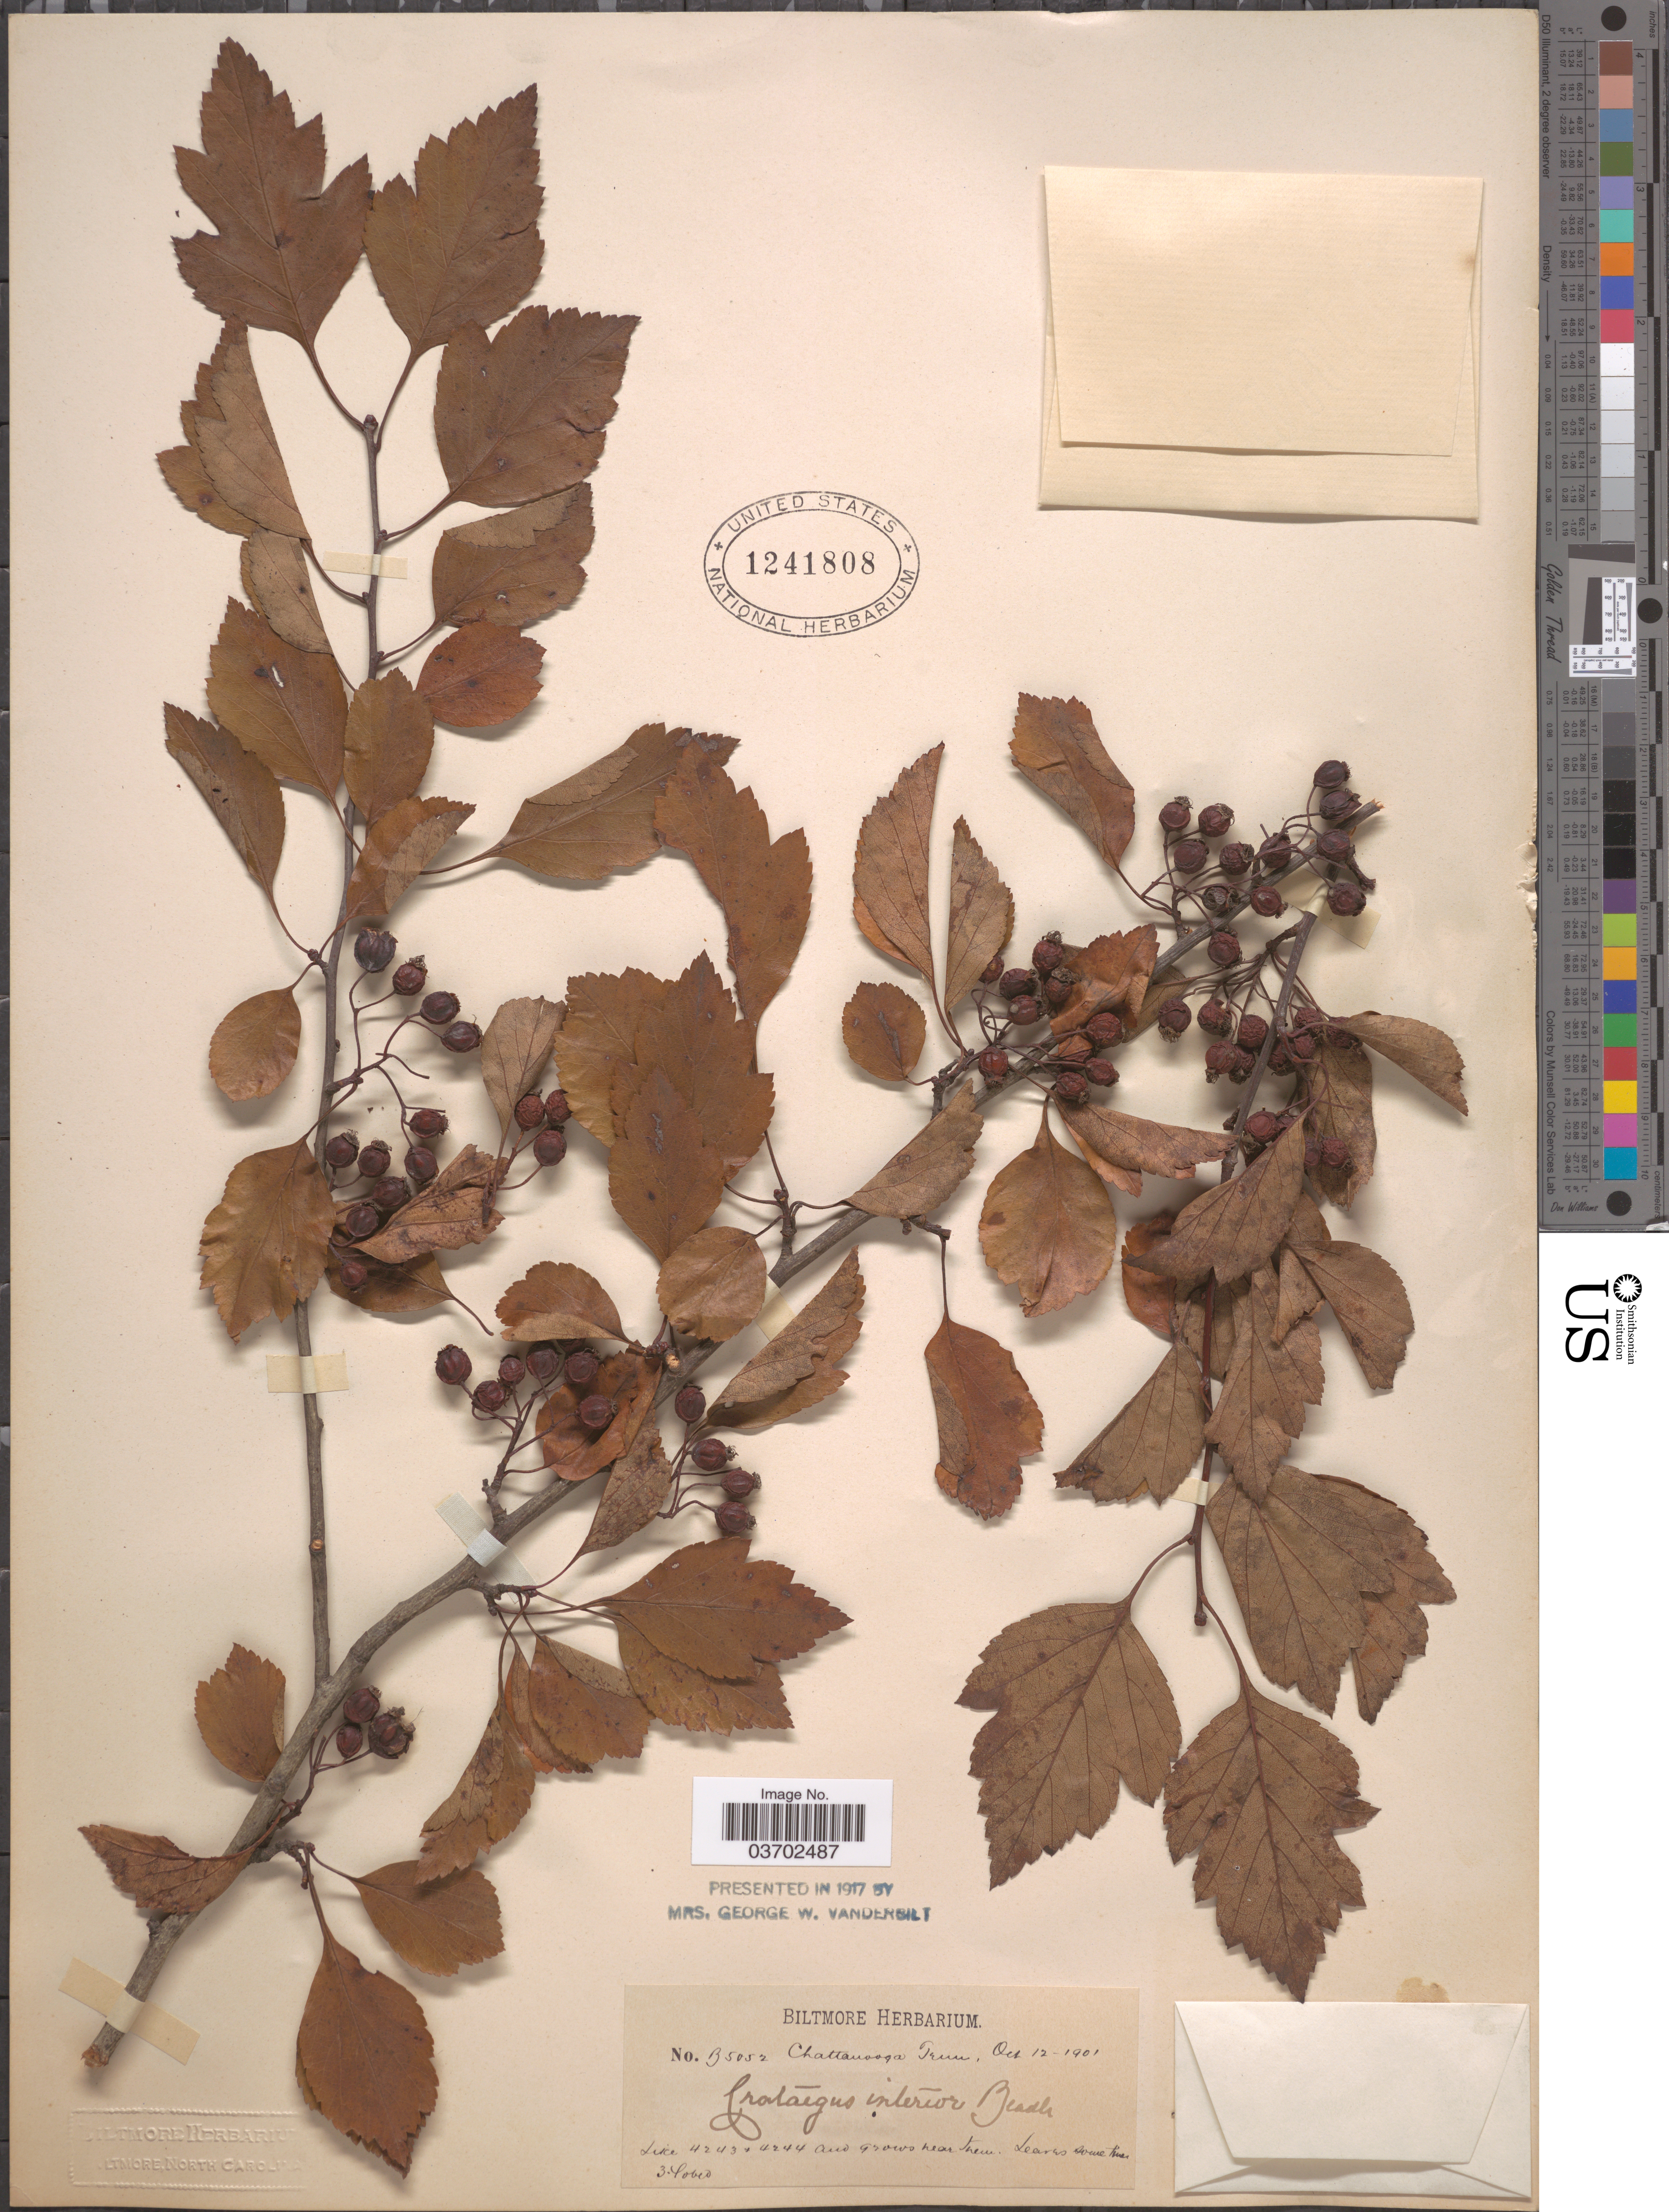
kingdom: Plantae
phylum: Tracheophyta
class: Magnoliopsida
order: Rosales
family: Rosaceae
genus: Crataegus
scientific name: Crataegus viridis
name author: L.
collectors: ex herb. Biltmore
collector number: B5052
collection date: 1901-10-12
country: United States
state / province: Tennessee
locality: Chattanooga.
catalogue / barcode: US 1241808